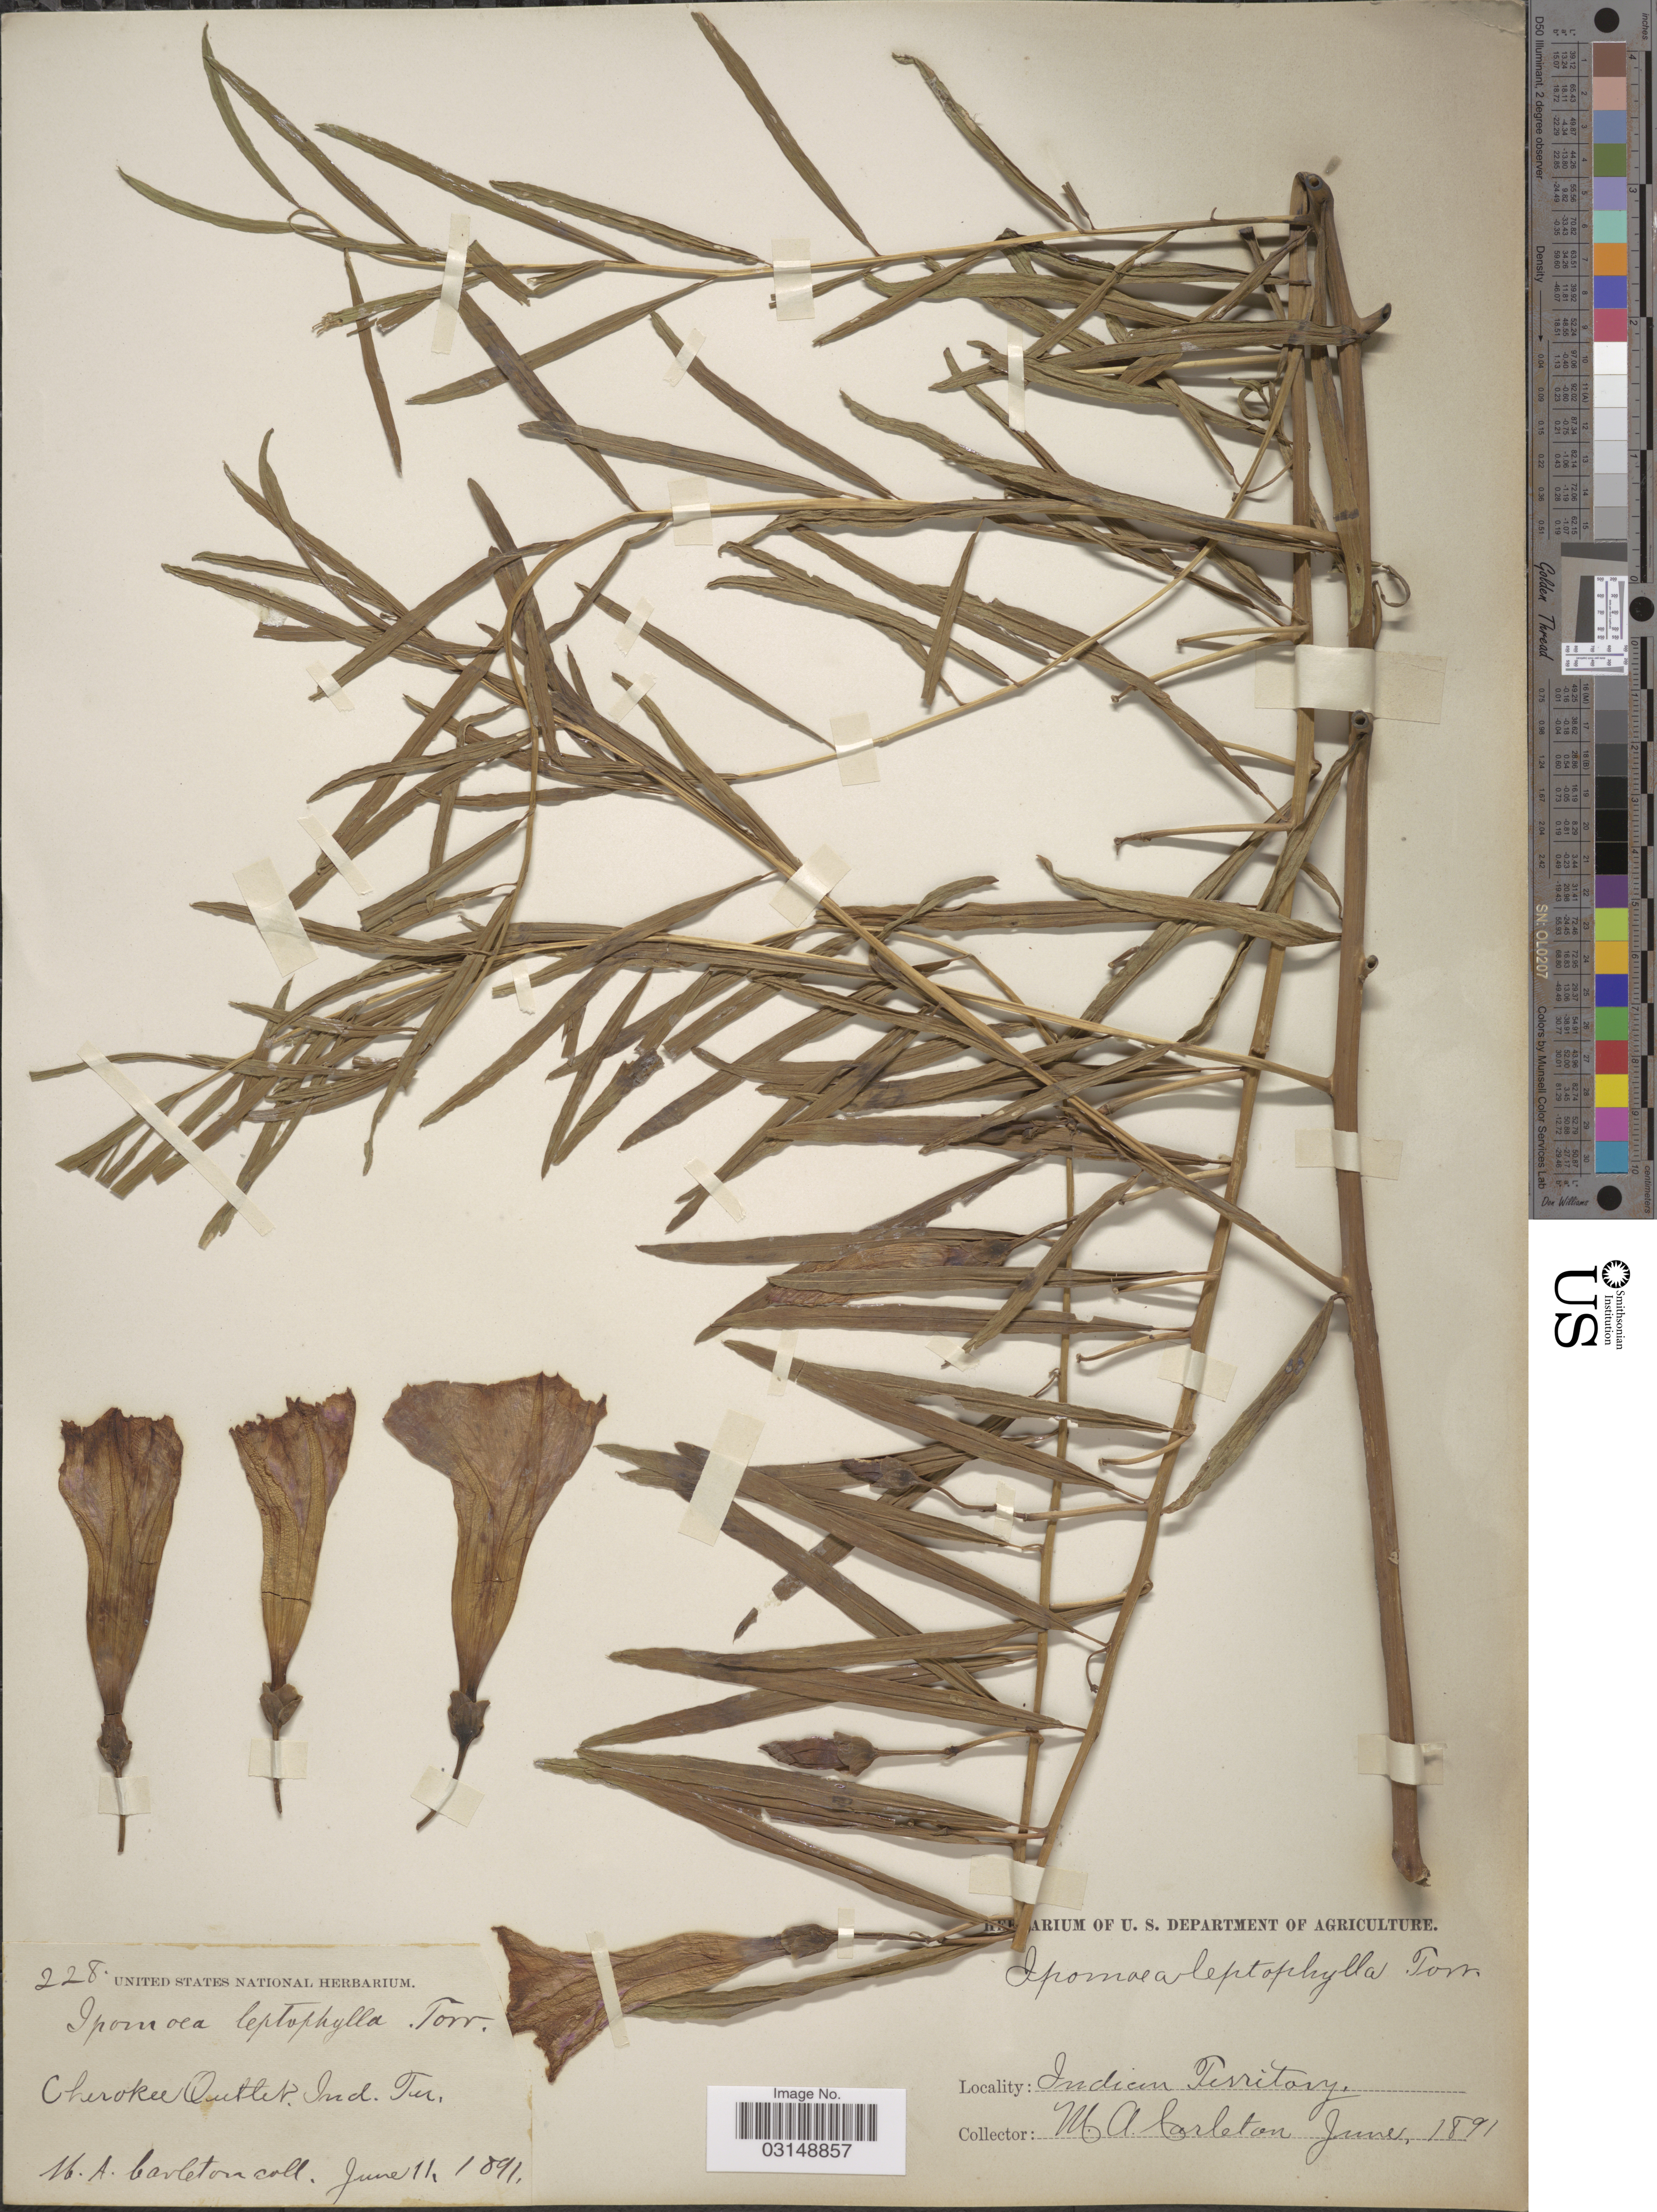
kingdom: Plantae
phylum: Tracheophyta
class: Magnoliopsida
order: Solanales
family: Convolvulaceae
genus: Ipomoea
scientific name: Ipomoea leptophylla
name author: Torr.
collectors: M. A. Carleton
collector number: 228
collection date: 1891-06-11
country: United States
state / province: Oklahoma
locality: Cherokee Outlet, Indian Territory.